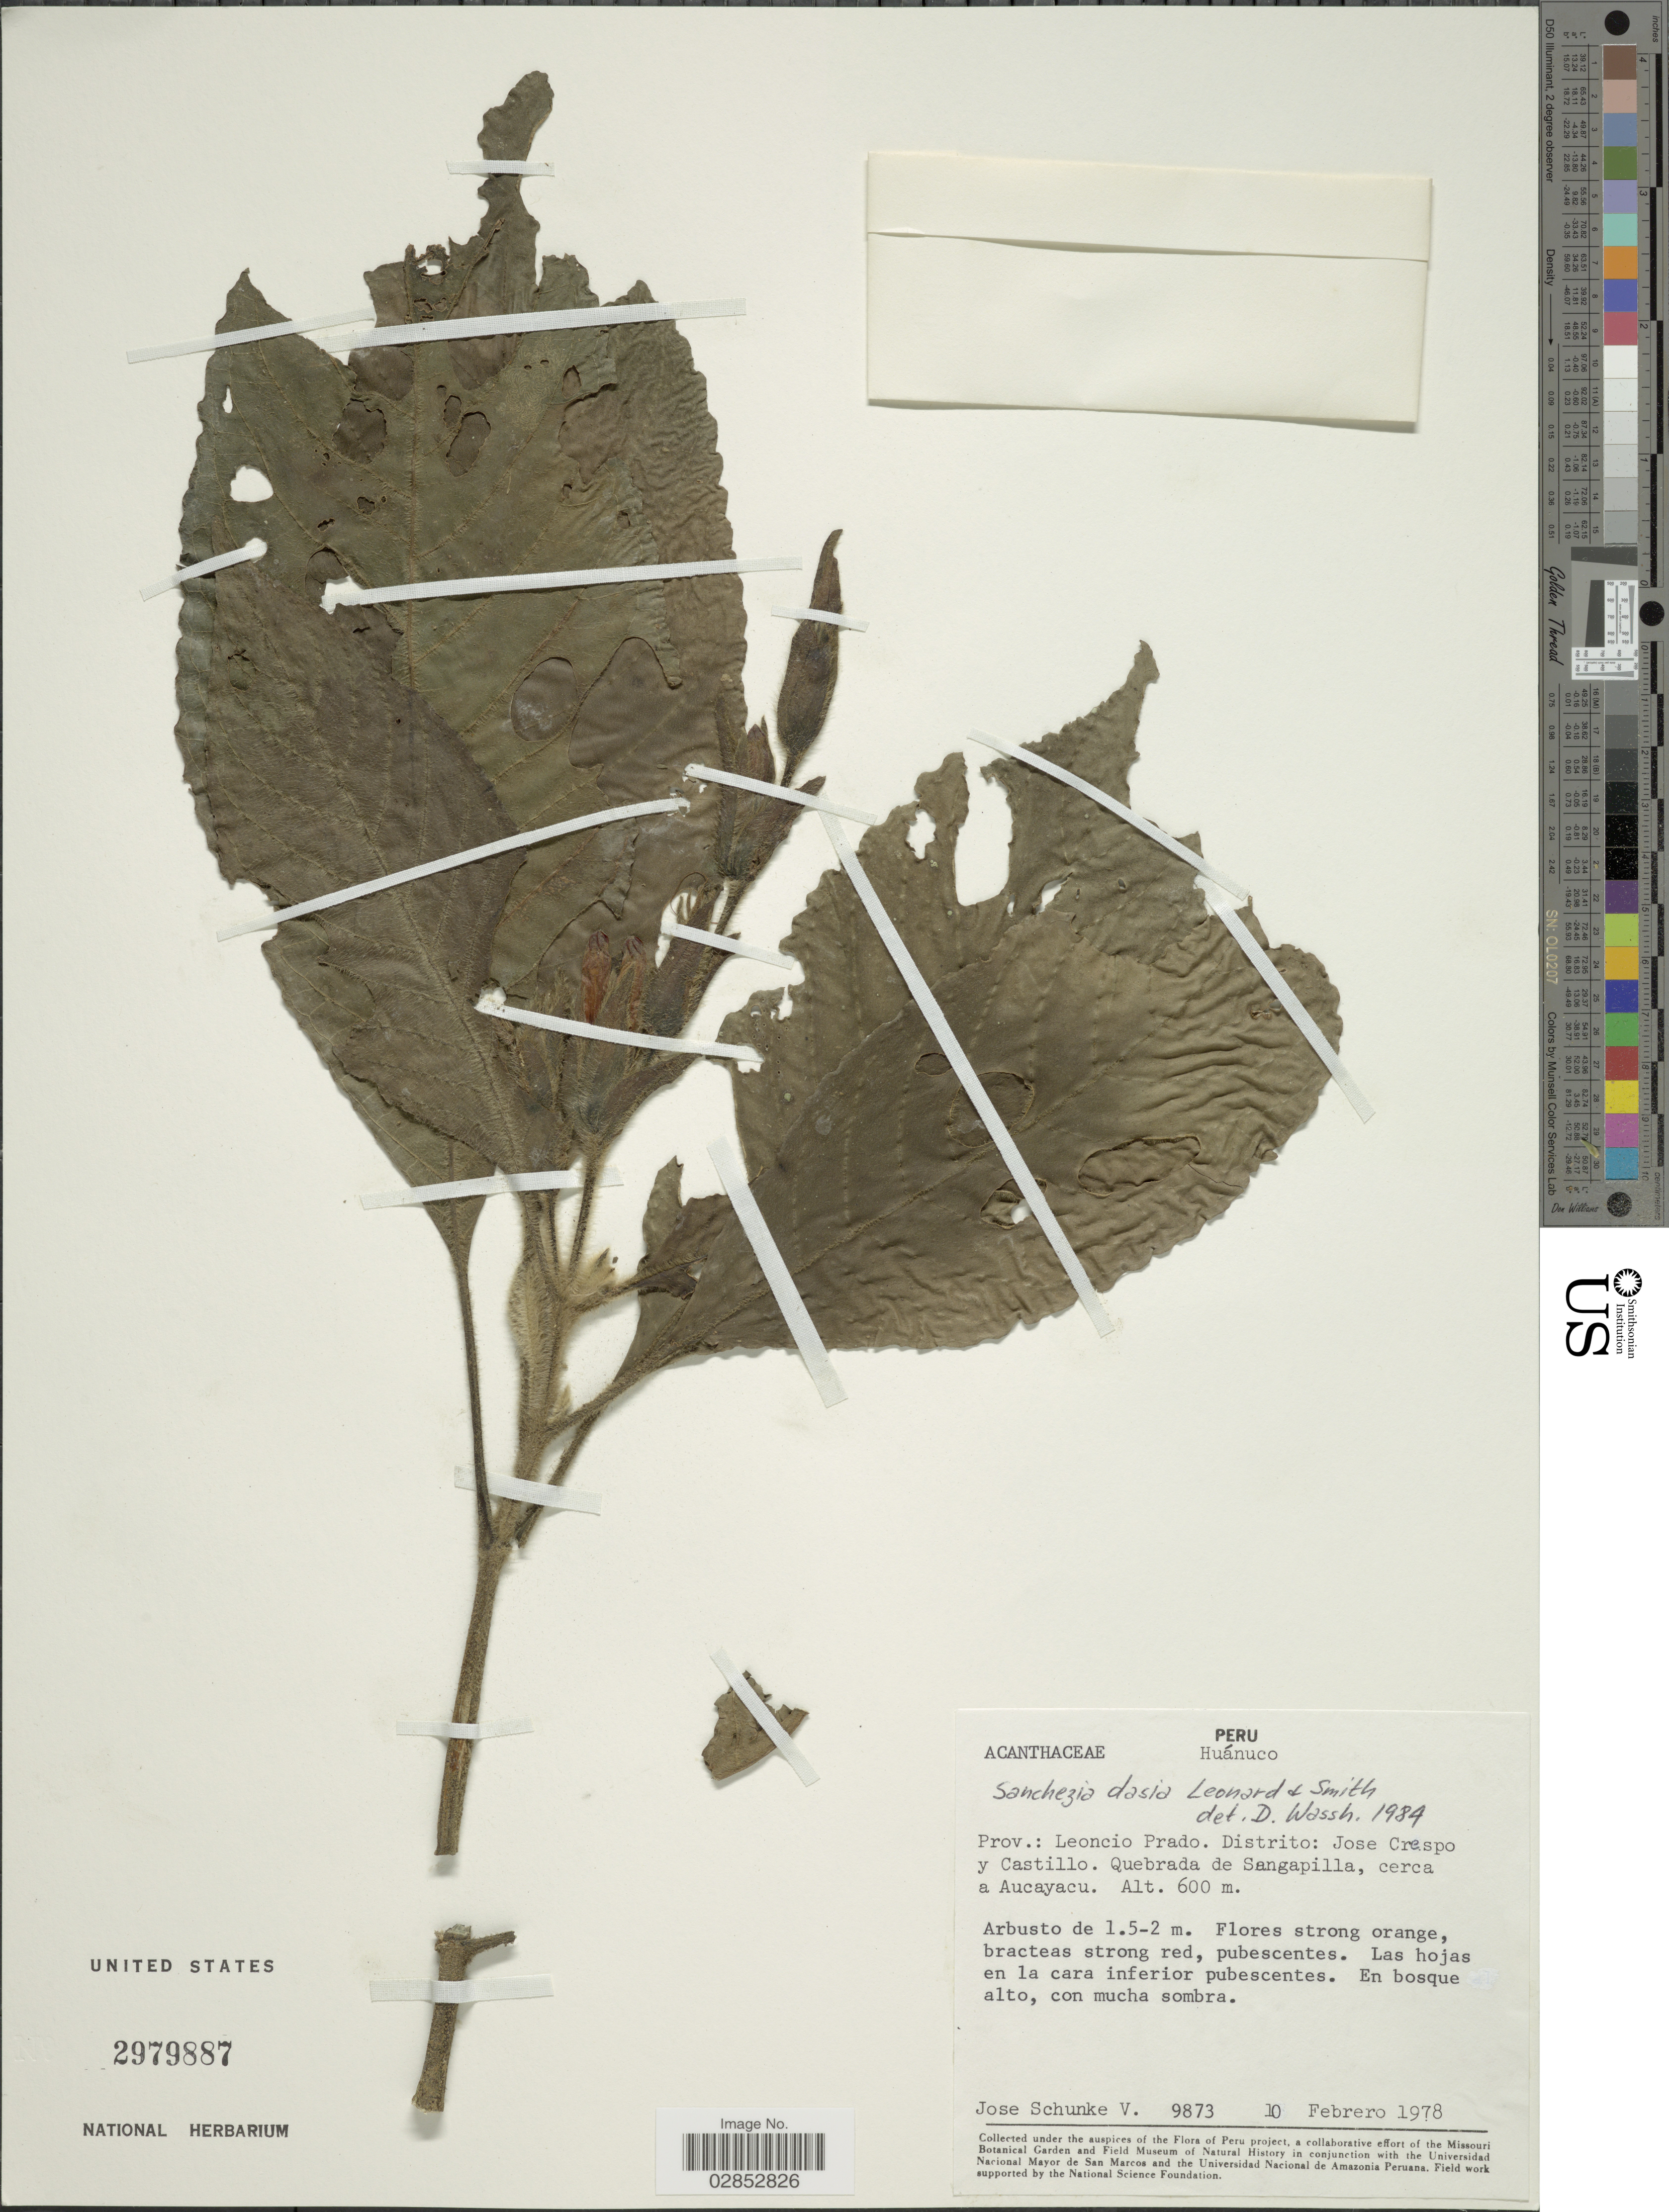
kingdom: Plantae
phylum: Tracheophyta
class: Magnoliopsida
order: Lamiales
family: Acanthaceae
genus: Sanchezia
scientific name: Sanchezia dasia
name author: Leonard & L.B. Sm.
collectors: J. Schunke Vigo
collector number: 9873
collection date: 1978-02-10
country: Peru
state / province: Huánuco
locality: Prov.: Leoncio Prado. Distrito: Jose Crespo y Castillo. Quebrada de Sangapilla, cerca a Aucayacu.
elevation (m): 600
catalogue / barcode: US 2979887